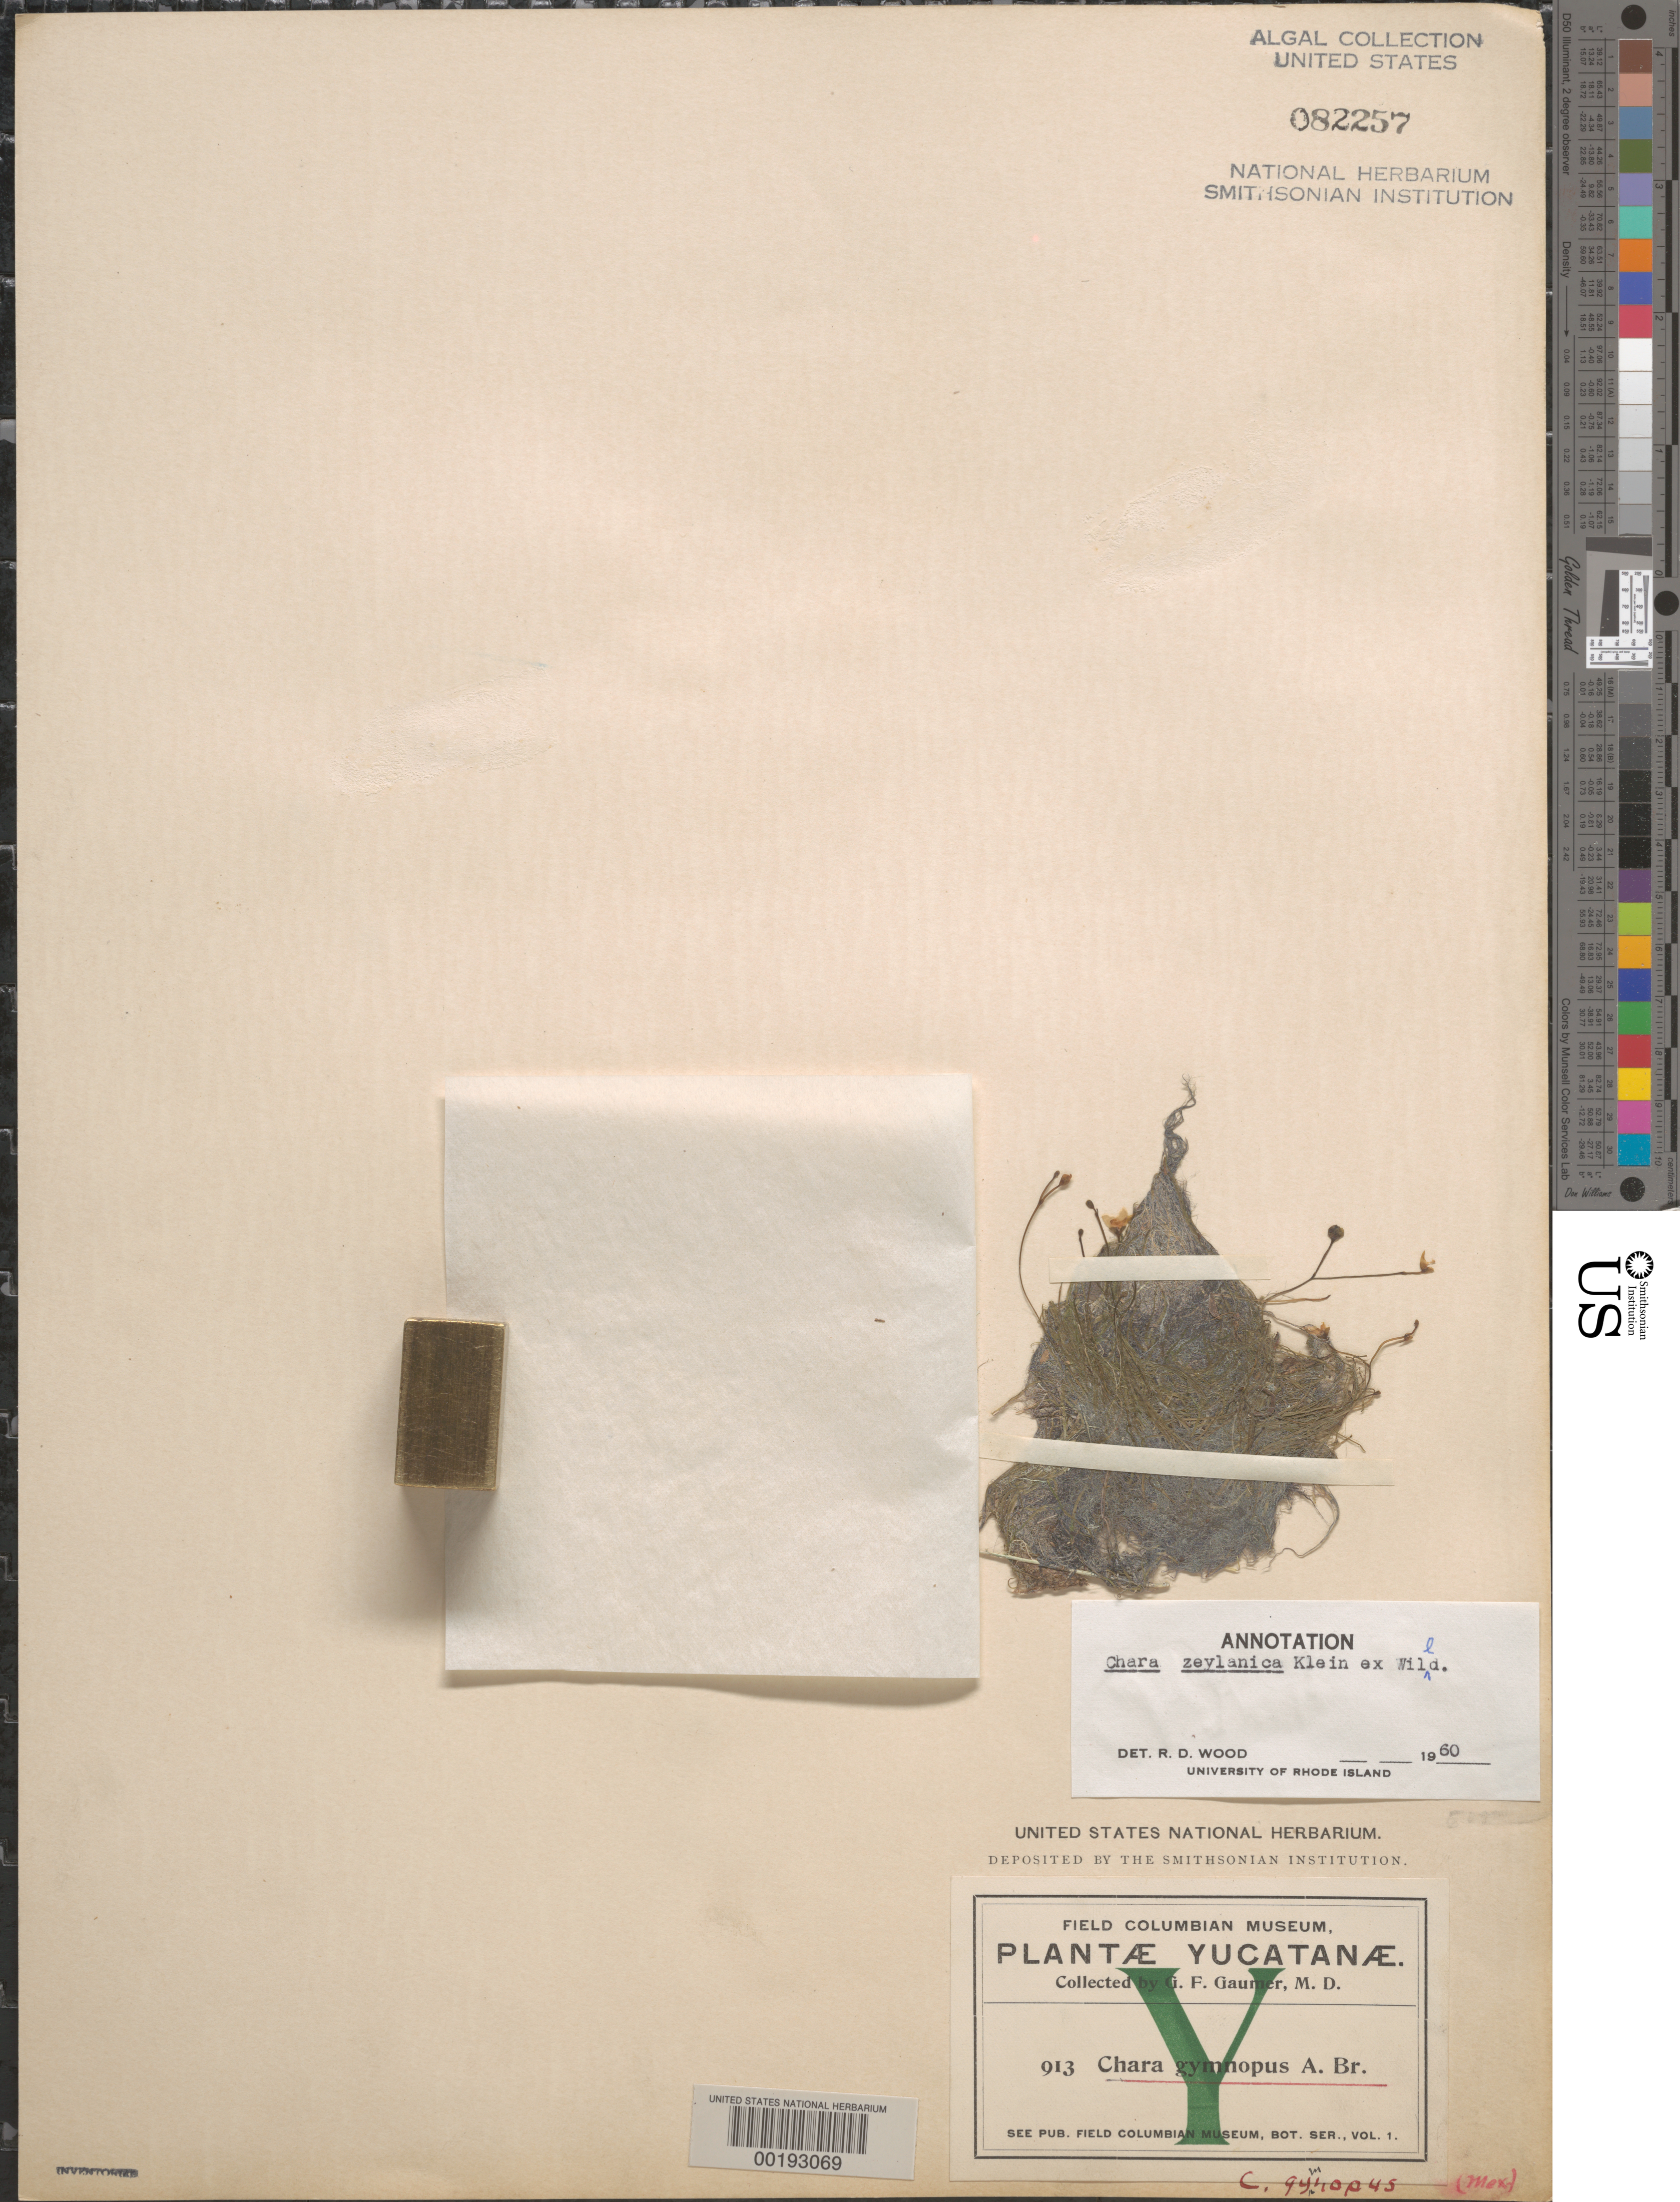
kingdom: Plantae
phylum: Charophyta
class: Charophyceae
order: Charales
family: Characeae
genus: Chara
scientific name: Chara zeylanica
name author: J.G. Klein ex Willd.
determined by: Wood, R. D.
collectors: G. F. Gaumer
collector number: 913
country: Mexico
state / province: Yucatan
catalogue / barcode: US 82257